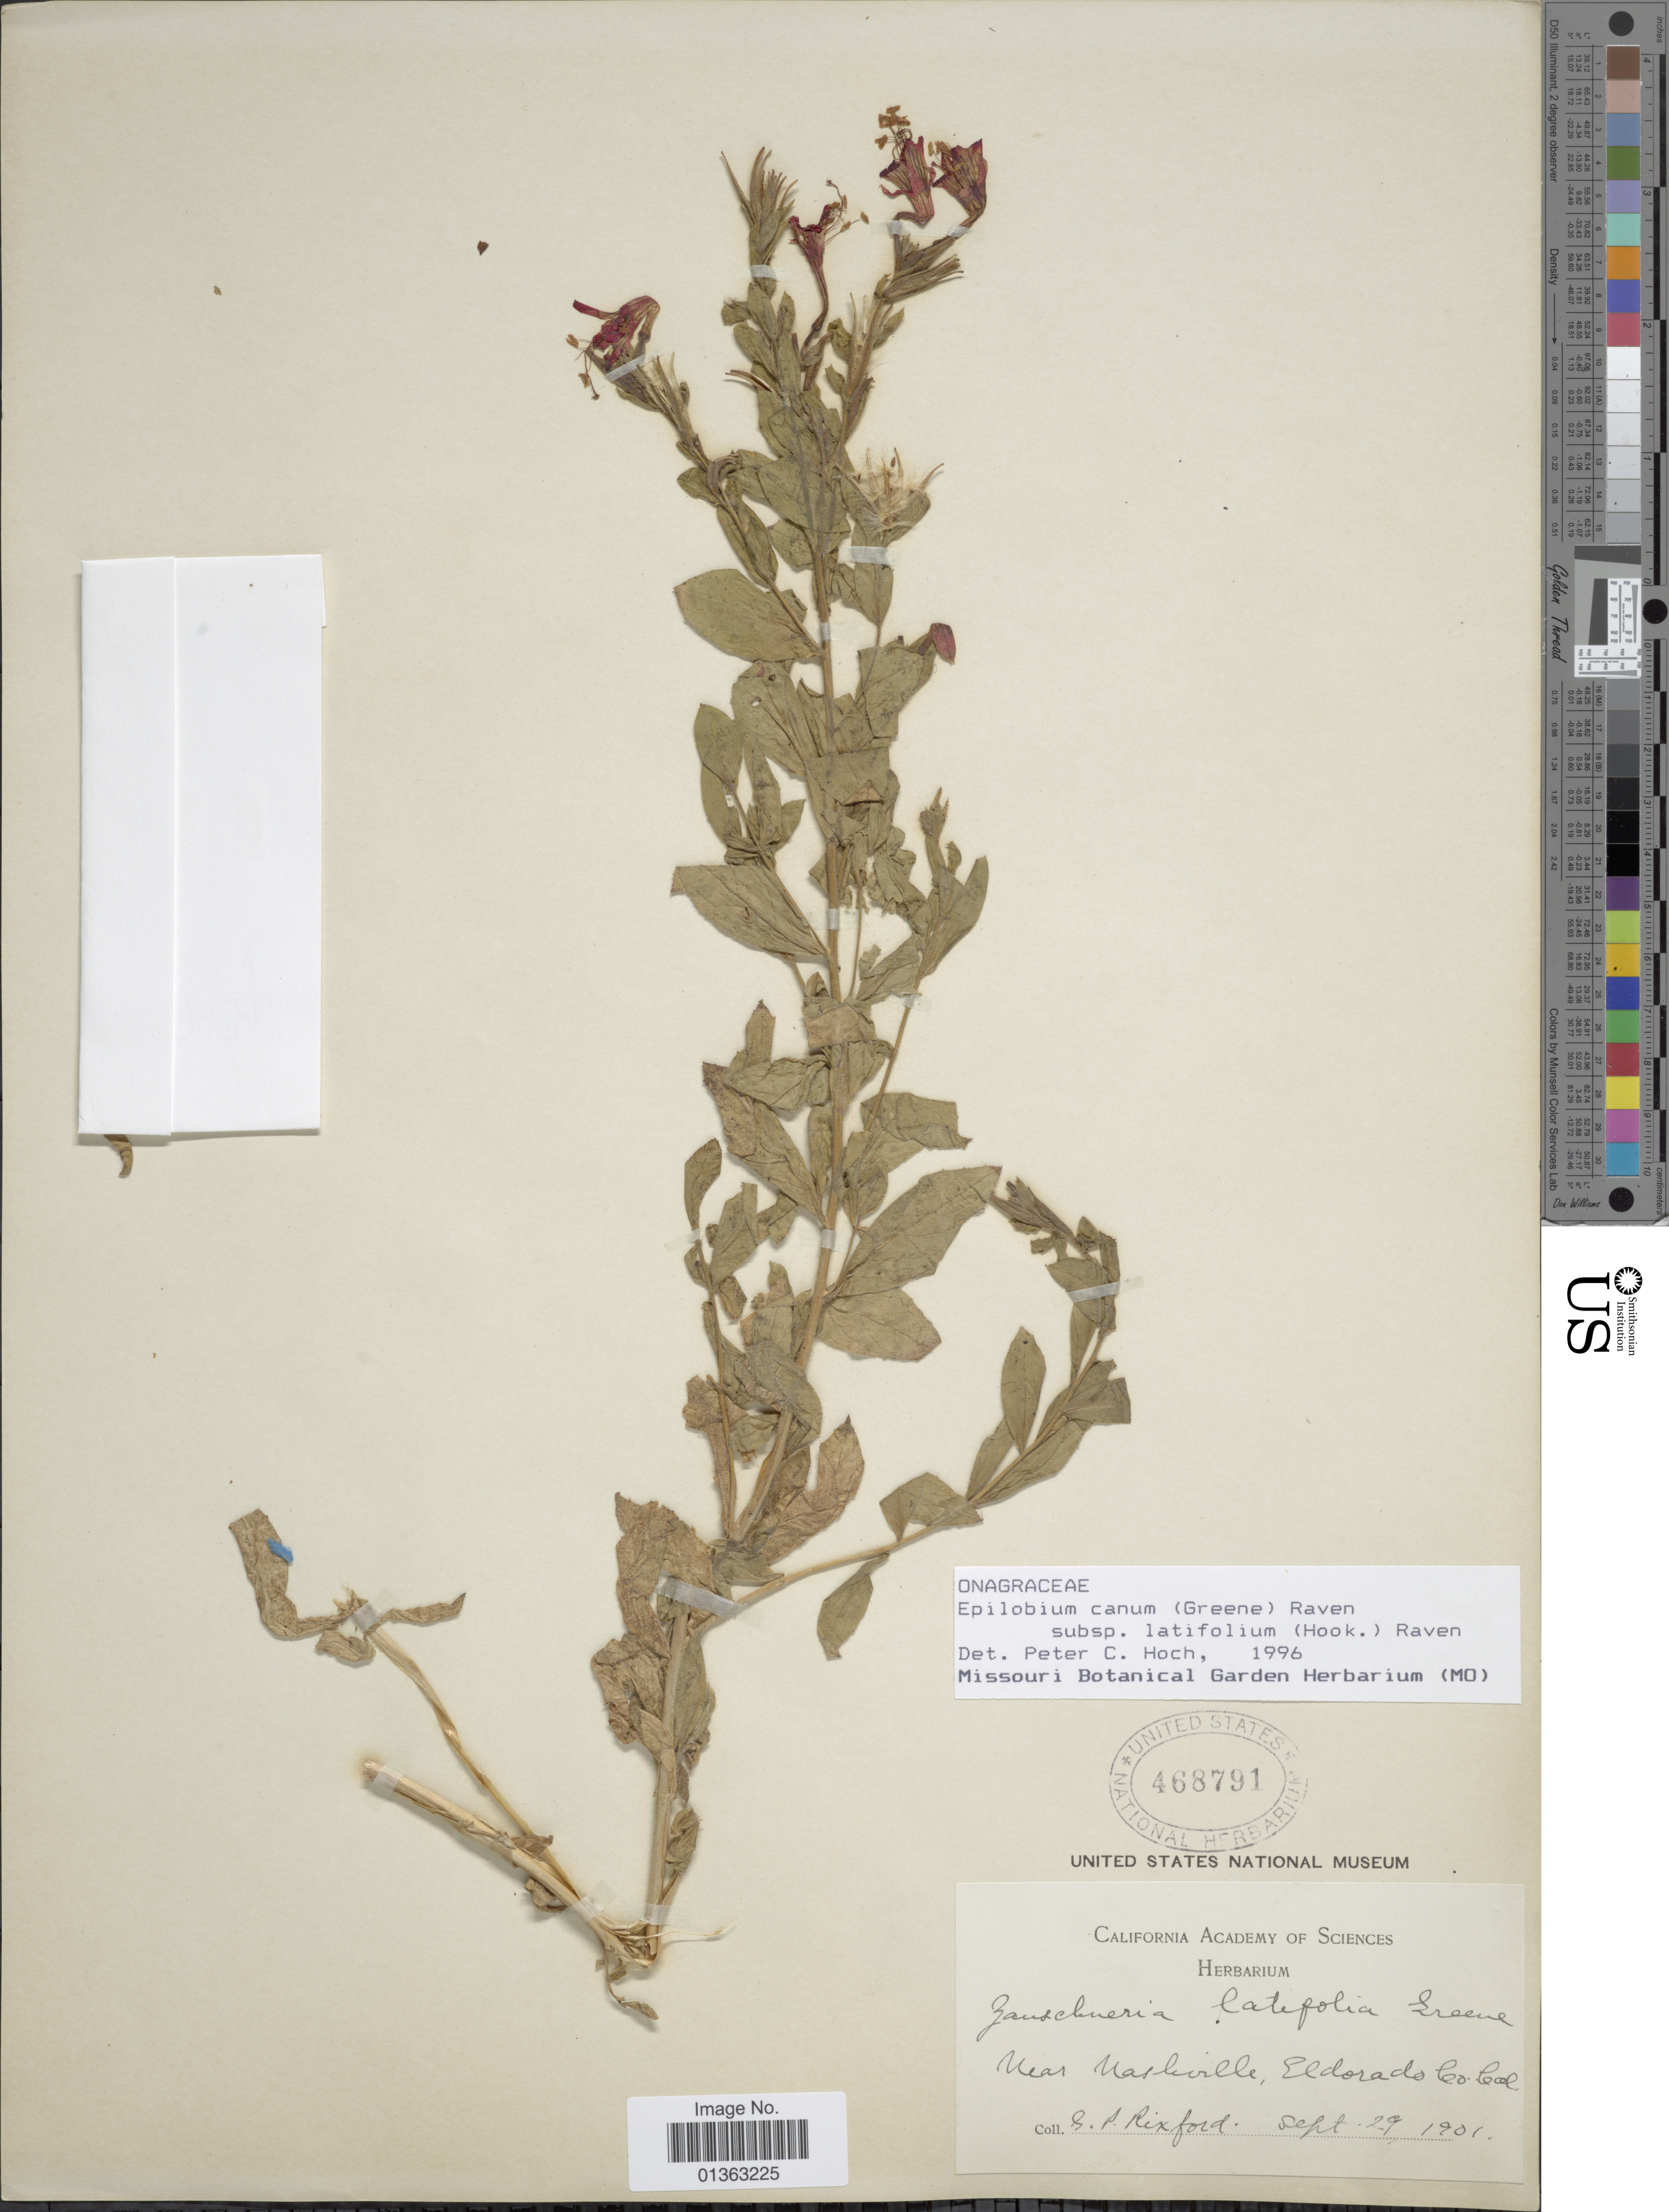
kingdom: Plantae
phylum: Tracheophyta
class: Magnoliopsida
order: Myrtales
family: Onagraceae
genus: Epilobium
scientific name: Epilobium canum subsp. latifolium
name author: (Hook.) P.H. Raven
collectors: G. Rixford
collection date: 1901-09-29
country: United States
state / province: California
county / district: El Dorado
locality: Near Nashville, Eldorado Co.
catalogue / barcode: US 468791